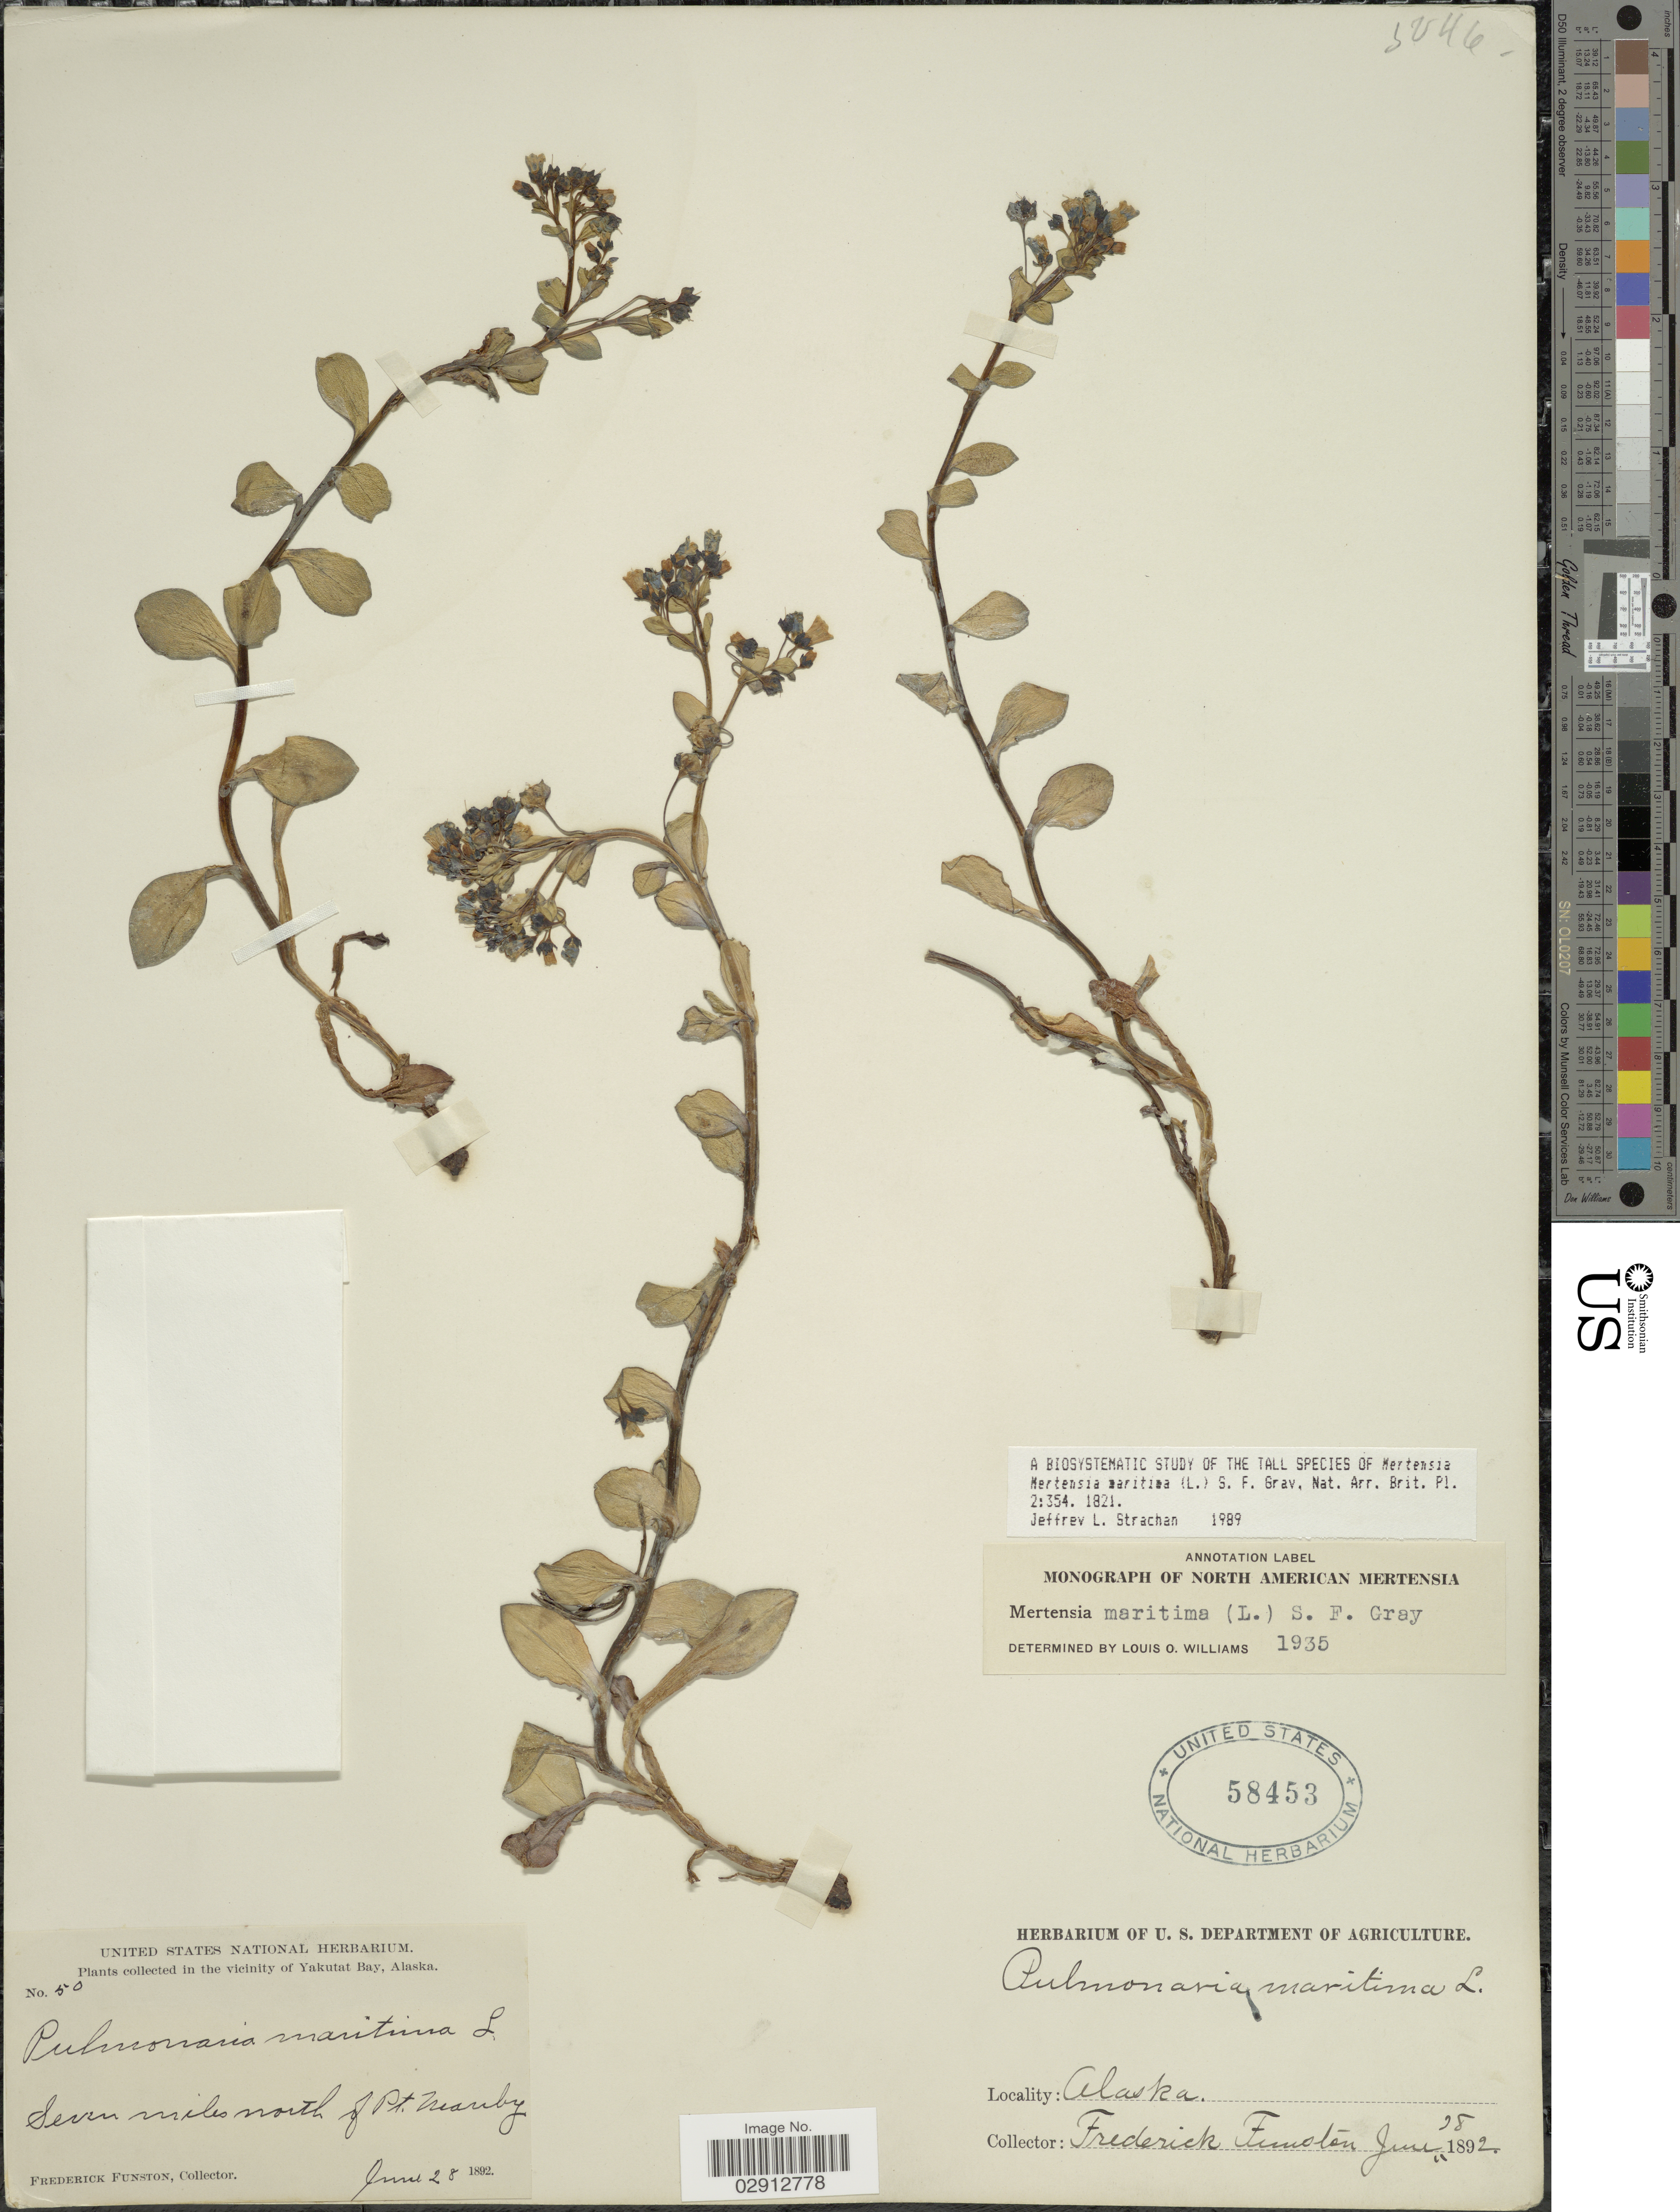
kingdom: Plantae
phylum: Tracheophyta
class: Magnoliopsida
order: Boraginales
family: Boraginaceae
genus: Mertensia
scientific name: Mertensia maritima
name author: (L.) S.F. Gray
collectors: F. Funston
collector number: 50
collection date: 1892-06-28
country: United States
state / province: Alaska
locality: In the vicinity of Yakutat Bay. Seven miles north of Pt. Manby.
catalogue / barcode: US 58453